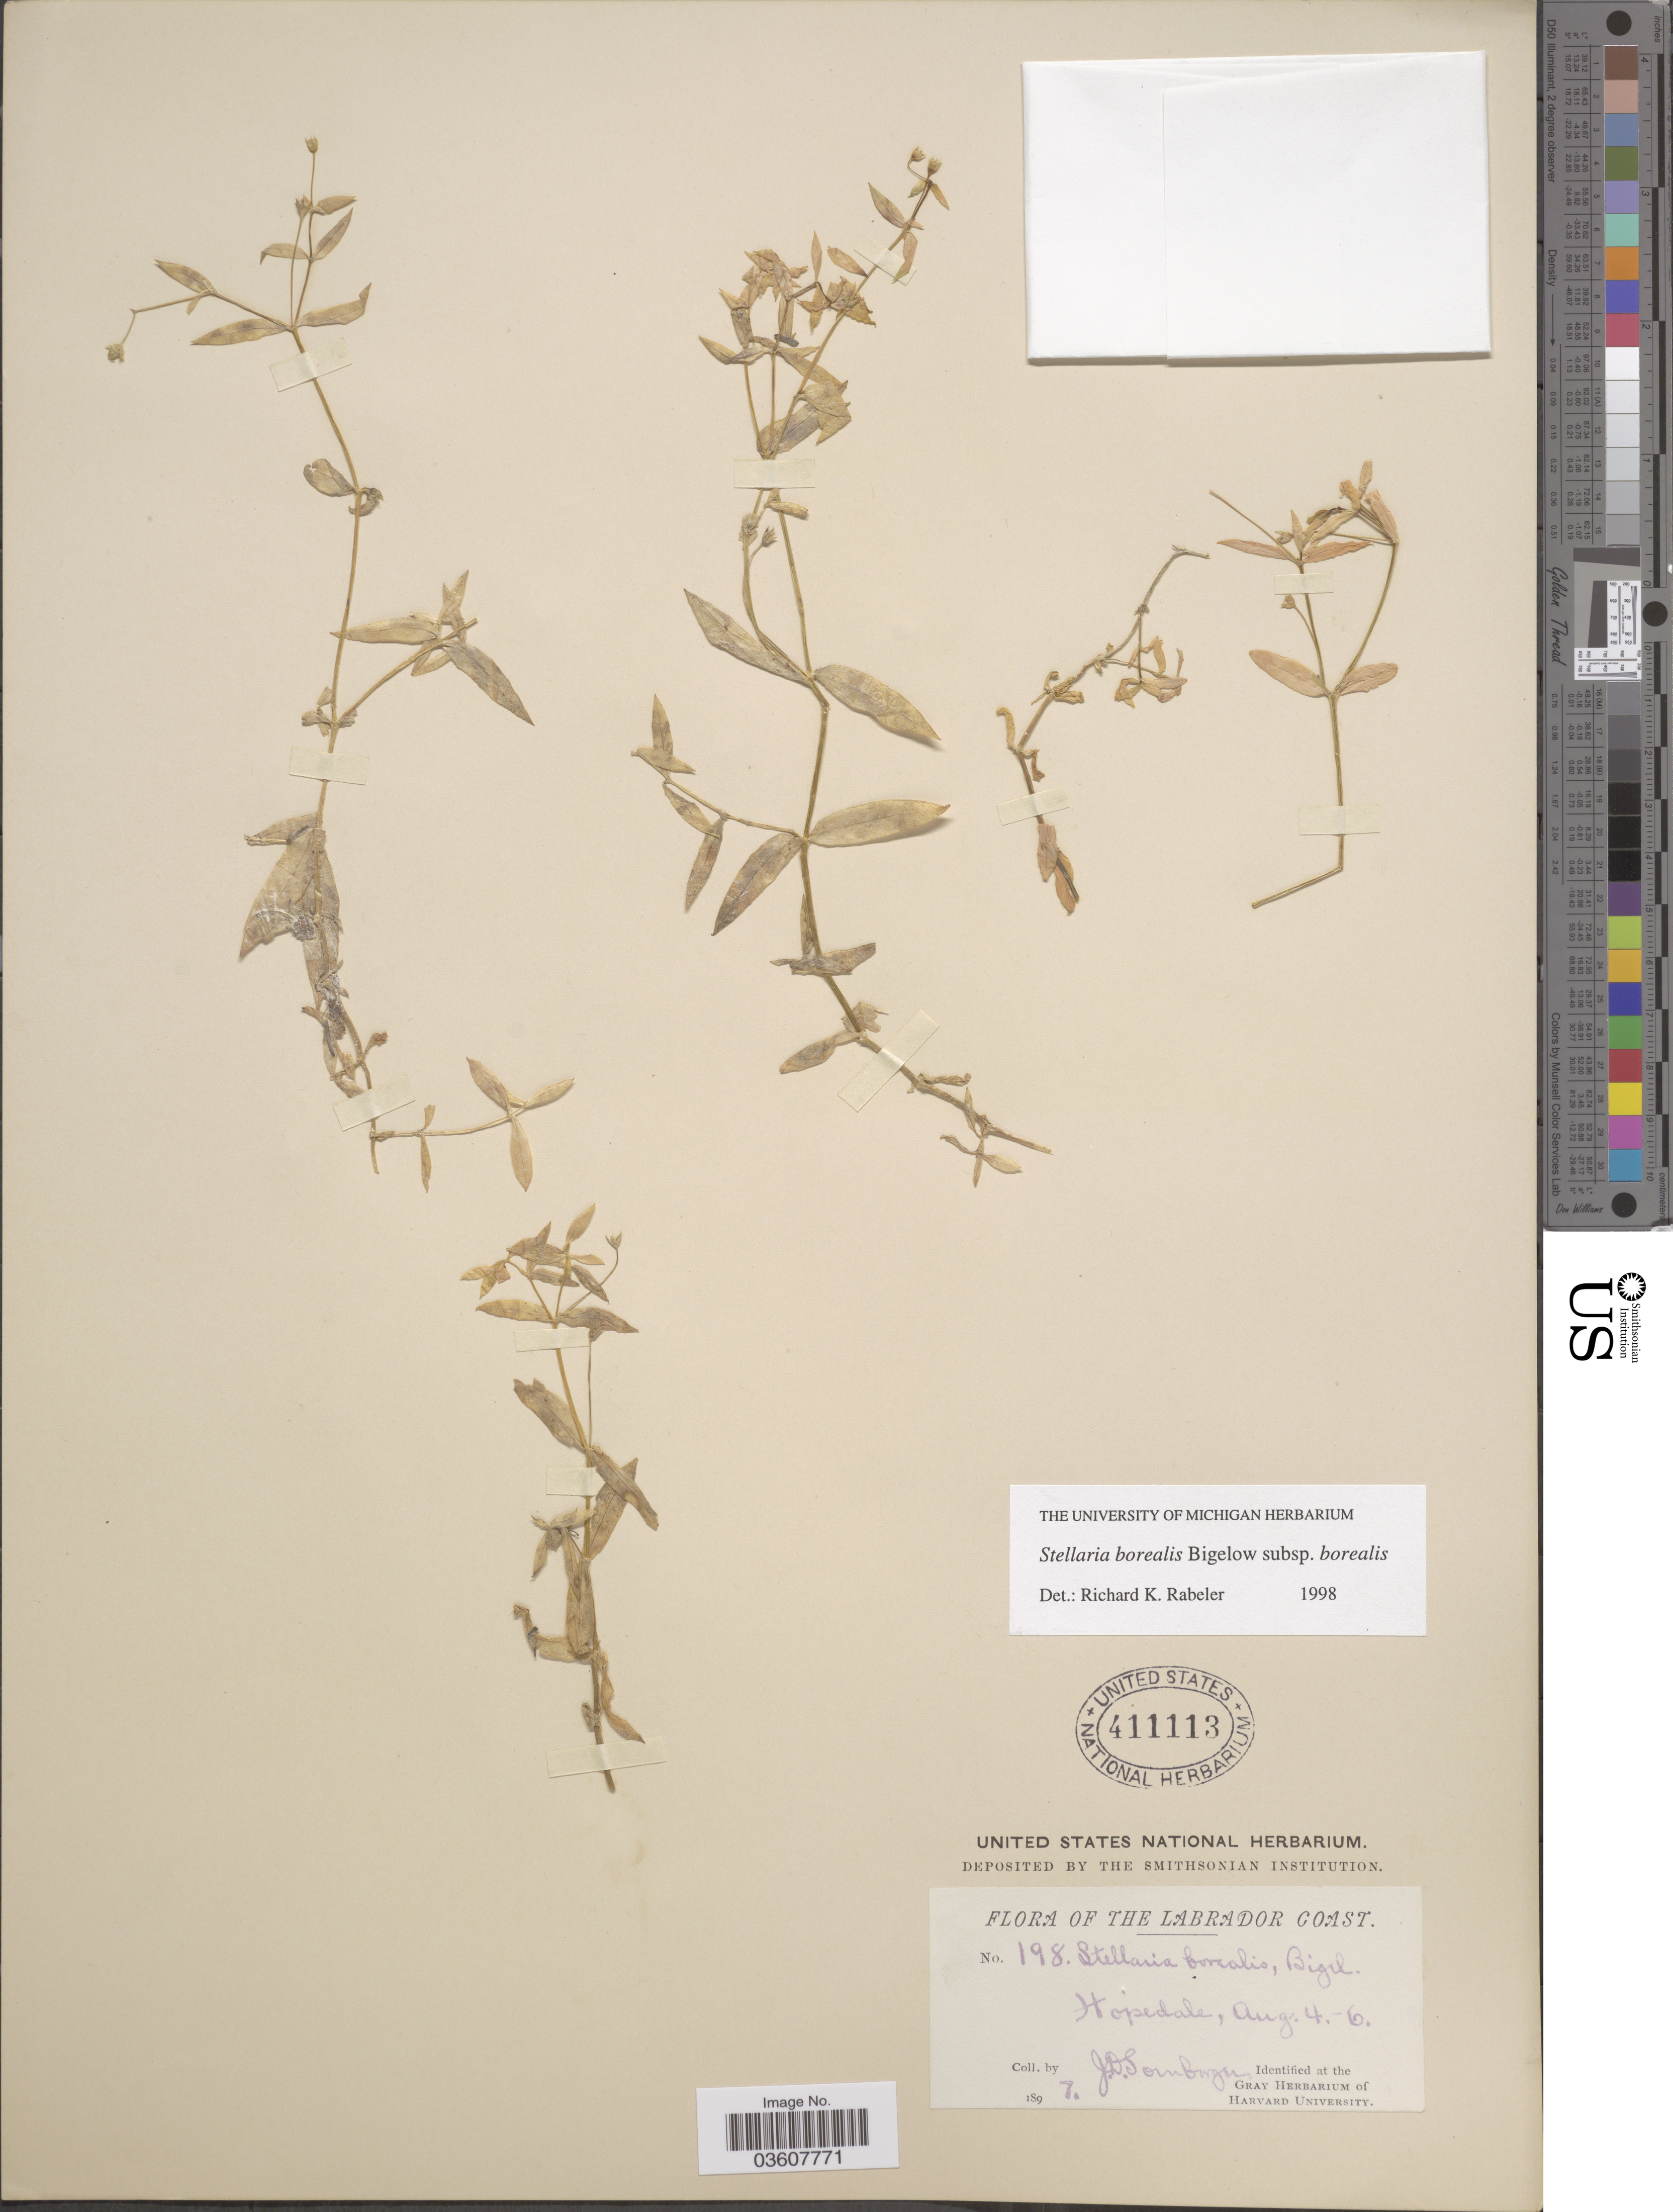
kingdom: Plantae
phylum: Tracheophyta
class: Magnoliopsida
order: Caryophyllales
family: Caryophyllaceae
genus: Stellaria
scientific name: Stellaria borealis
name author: Bigelow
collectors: J. Sornborger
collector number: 198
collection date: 1897-08-04/1897-08-06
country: Canada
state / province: Newfoundland and Labrador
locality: The Labrador Coast. Hopedale.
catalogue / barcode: US 411113